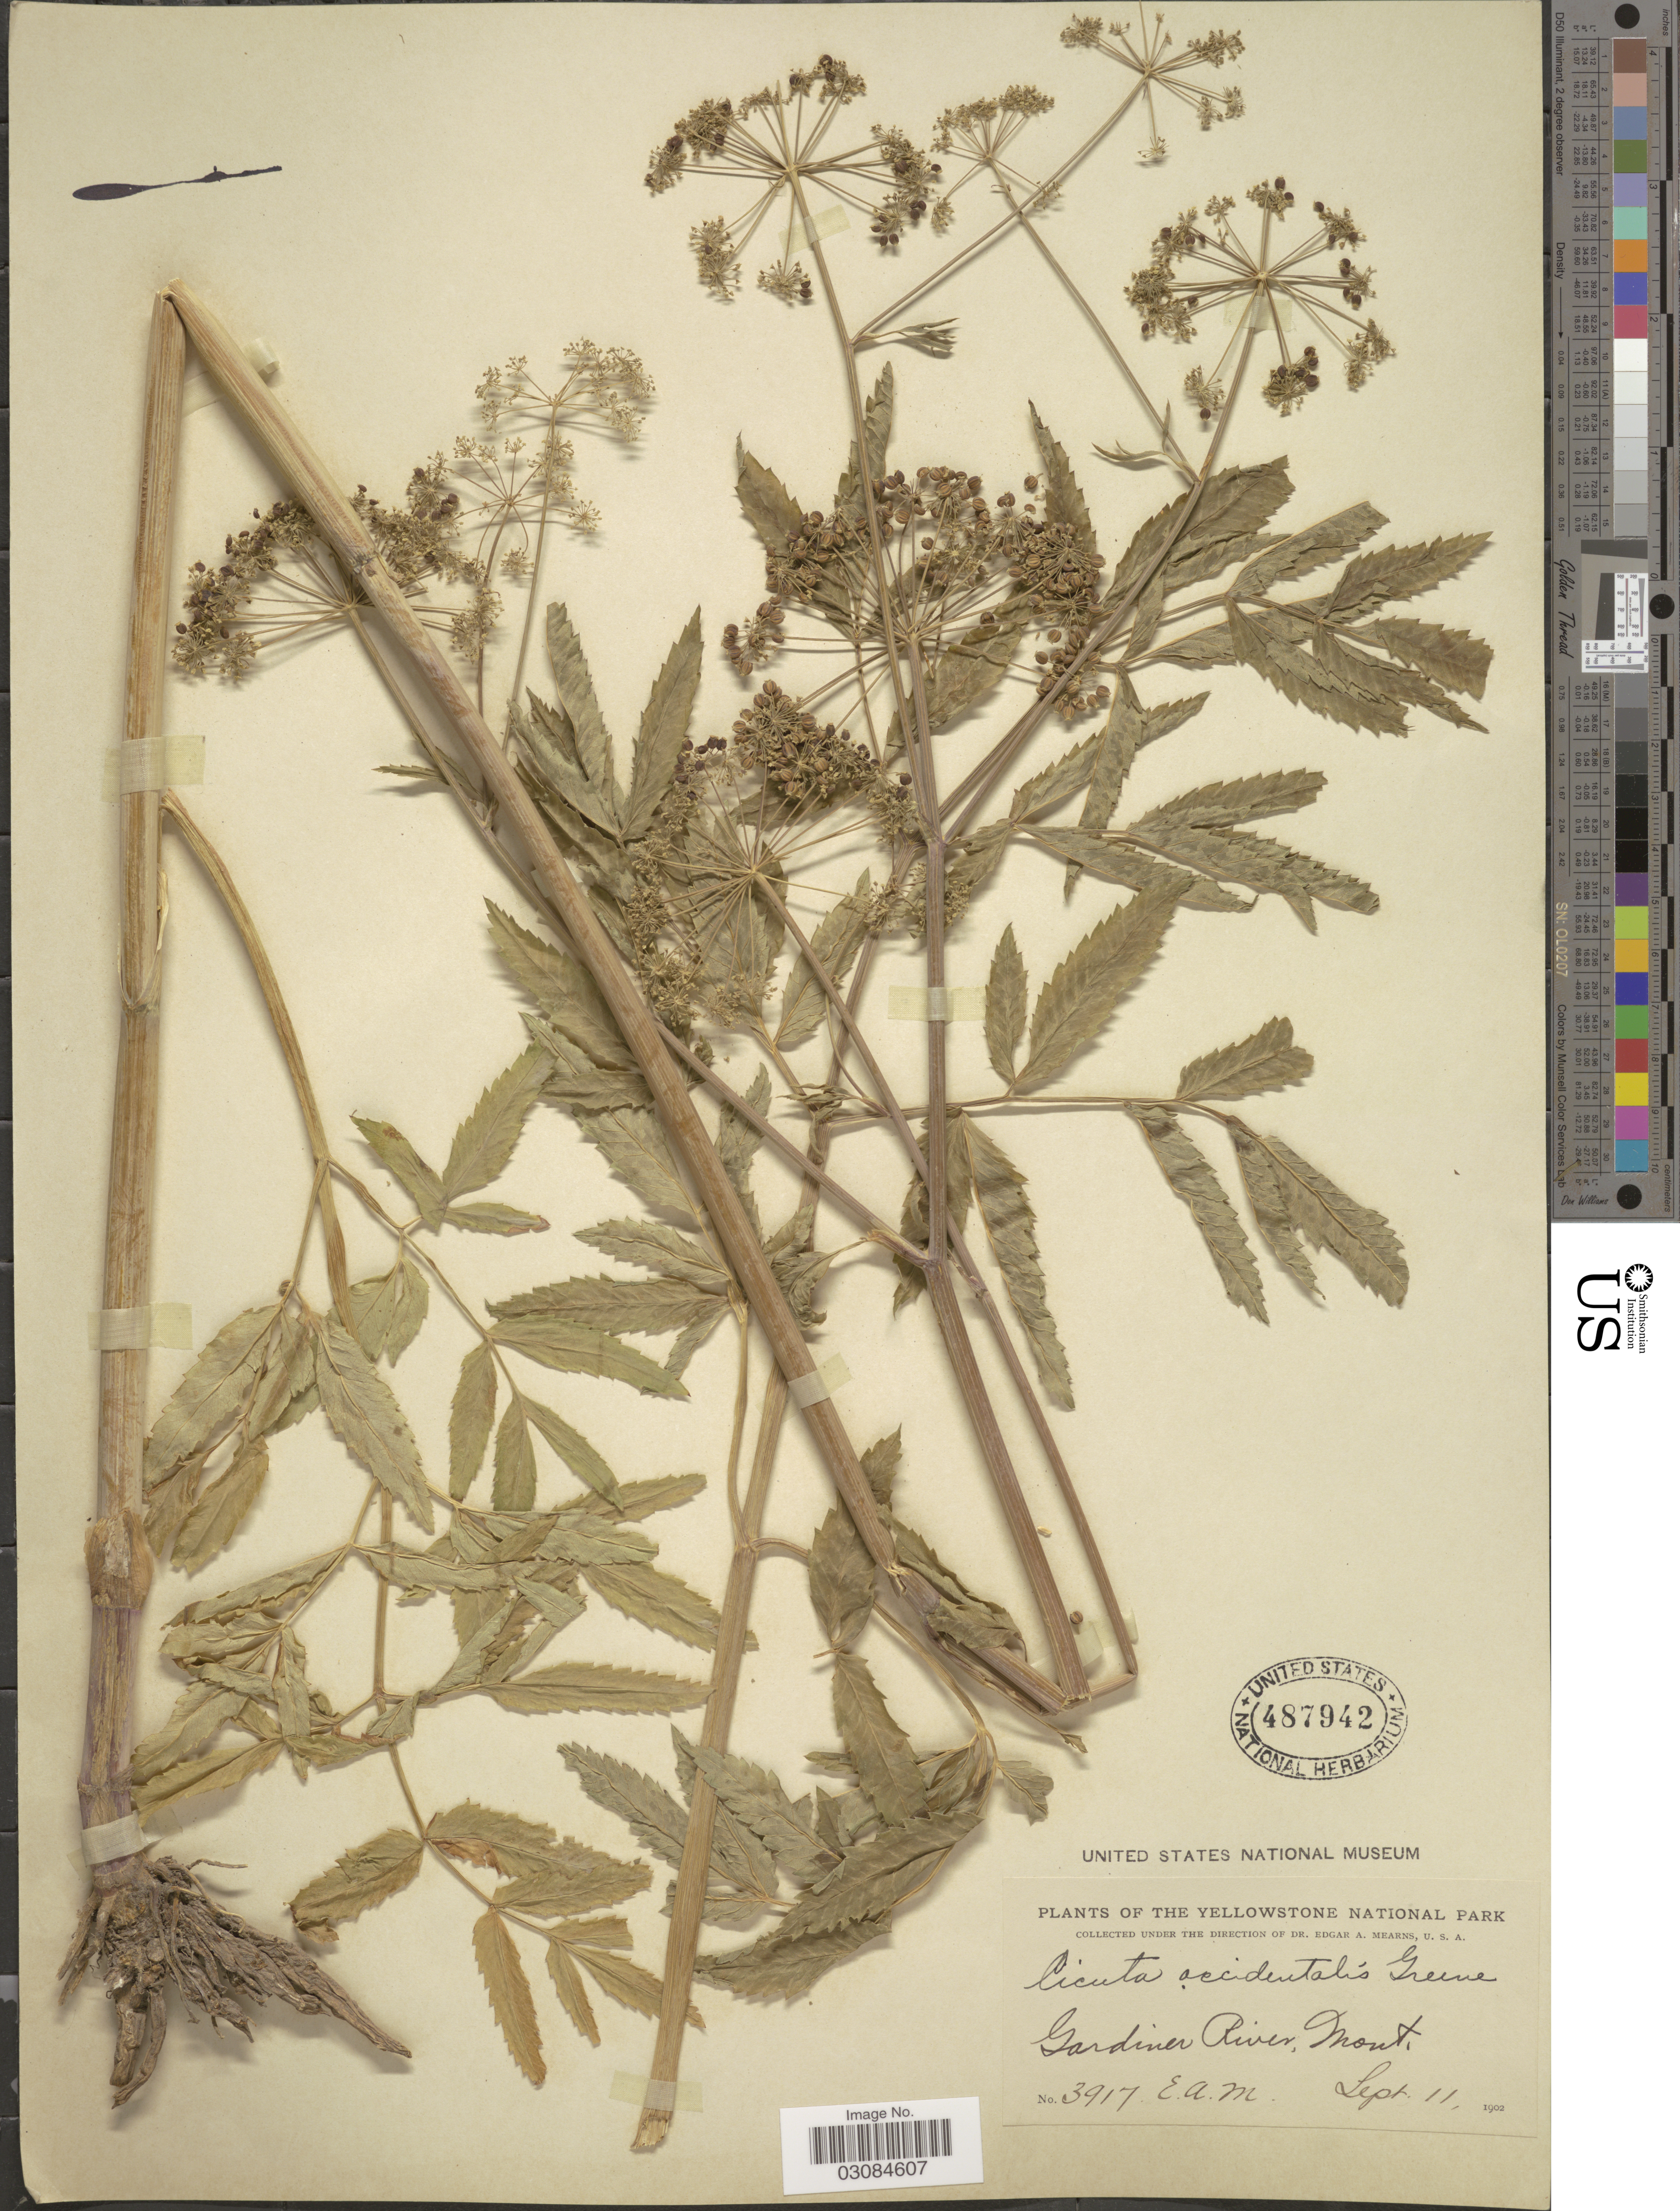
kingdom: Plantae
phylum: Tracheophyta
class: Magnoliopsida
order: Apiales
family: Apiaceae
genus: Cicuta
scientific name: Cicuta occidentalis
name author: Greene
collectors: E. A. Mearns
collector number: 3917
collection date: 1902-09-11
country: United States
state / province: Montana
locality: Yellowstone National Park. Gardiner River, Mont.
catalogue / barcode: US 487942